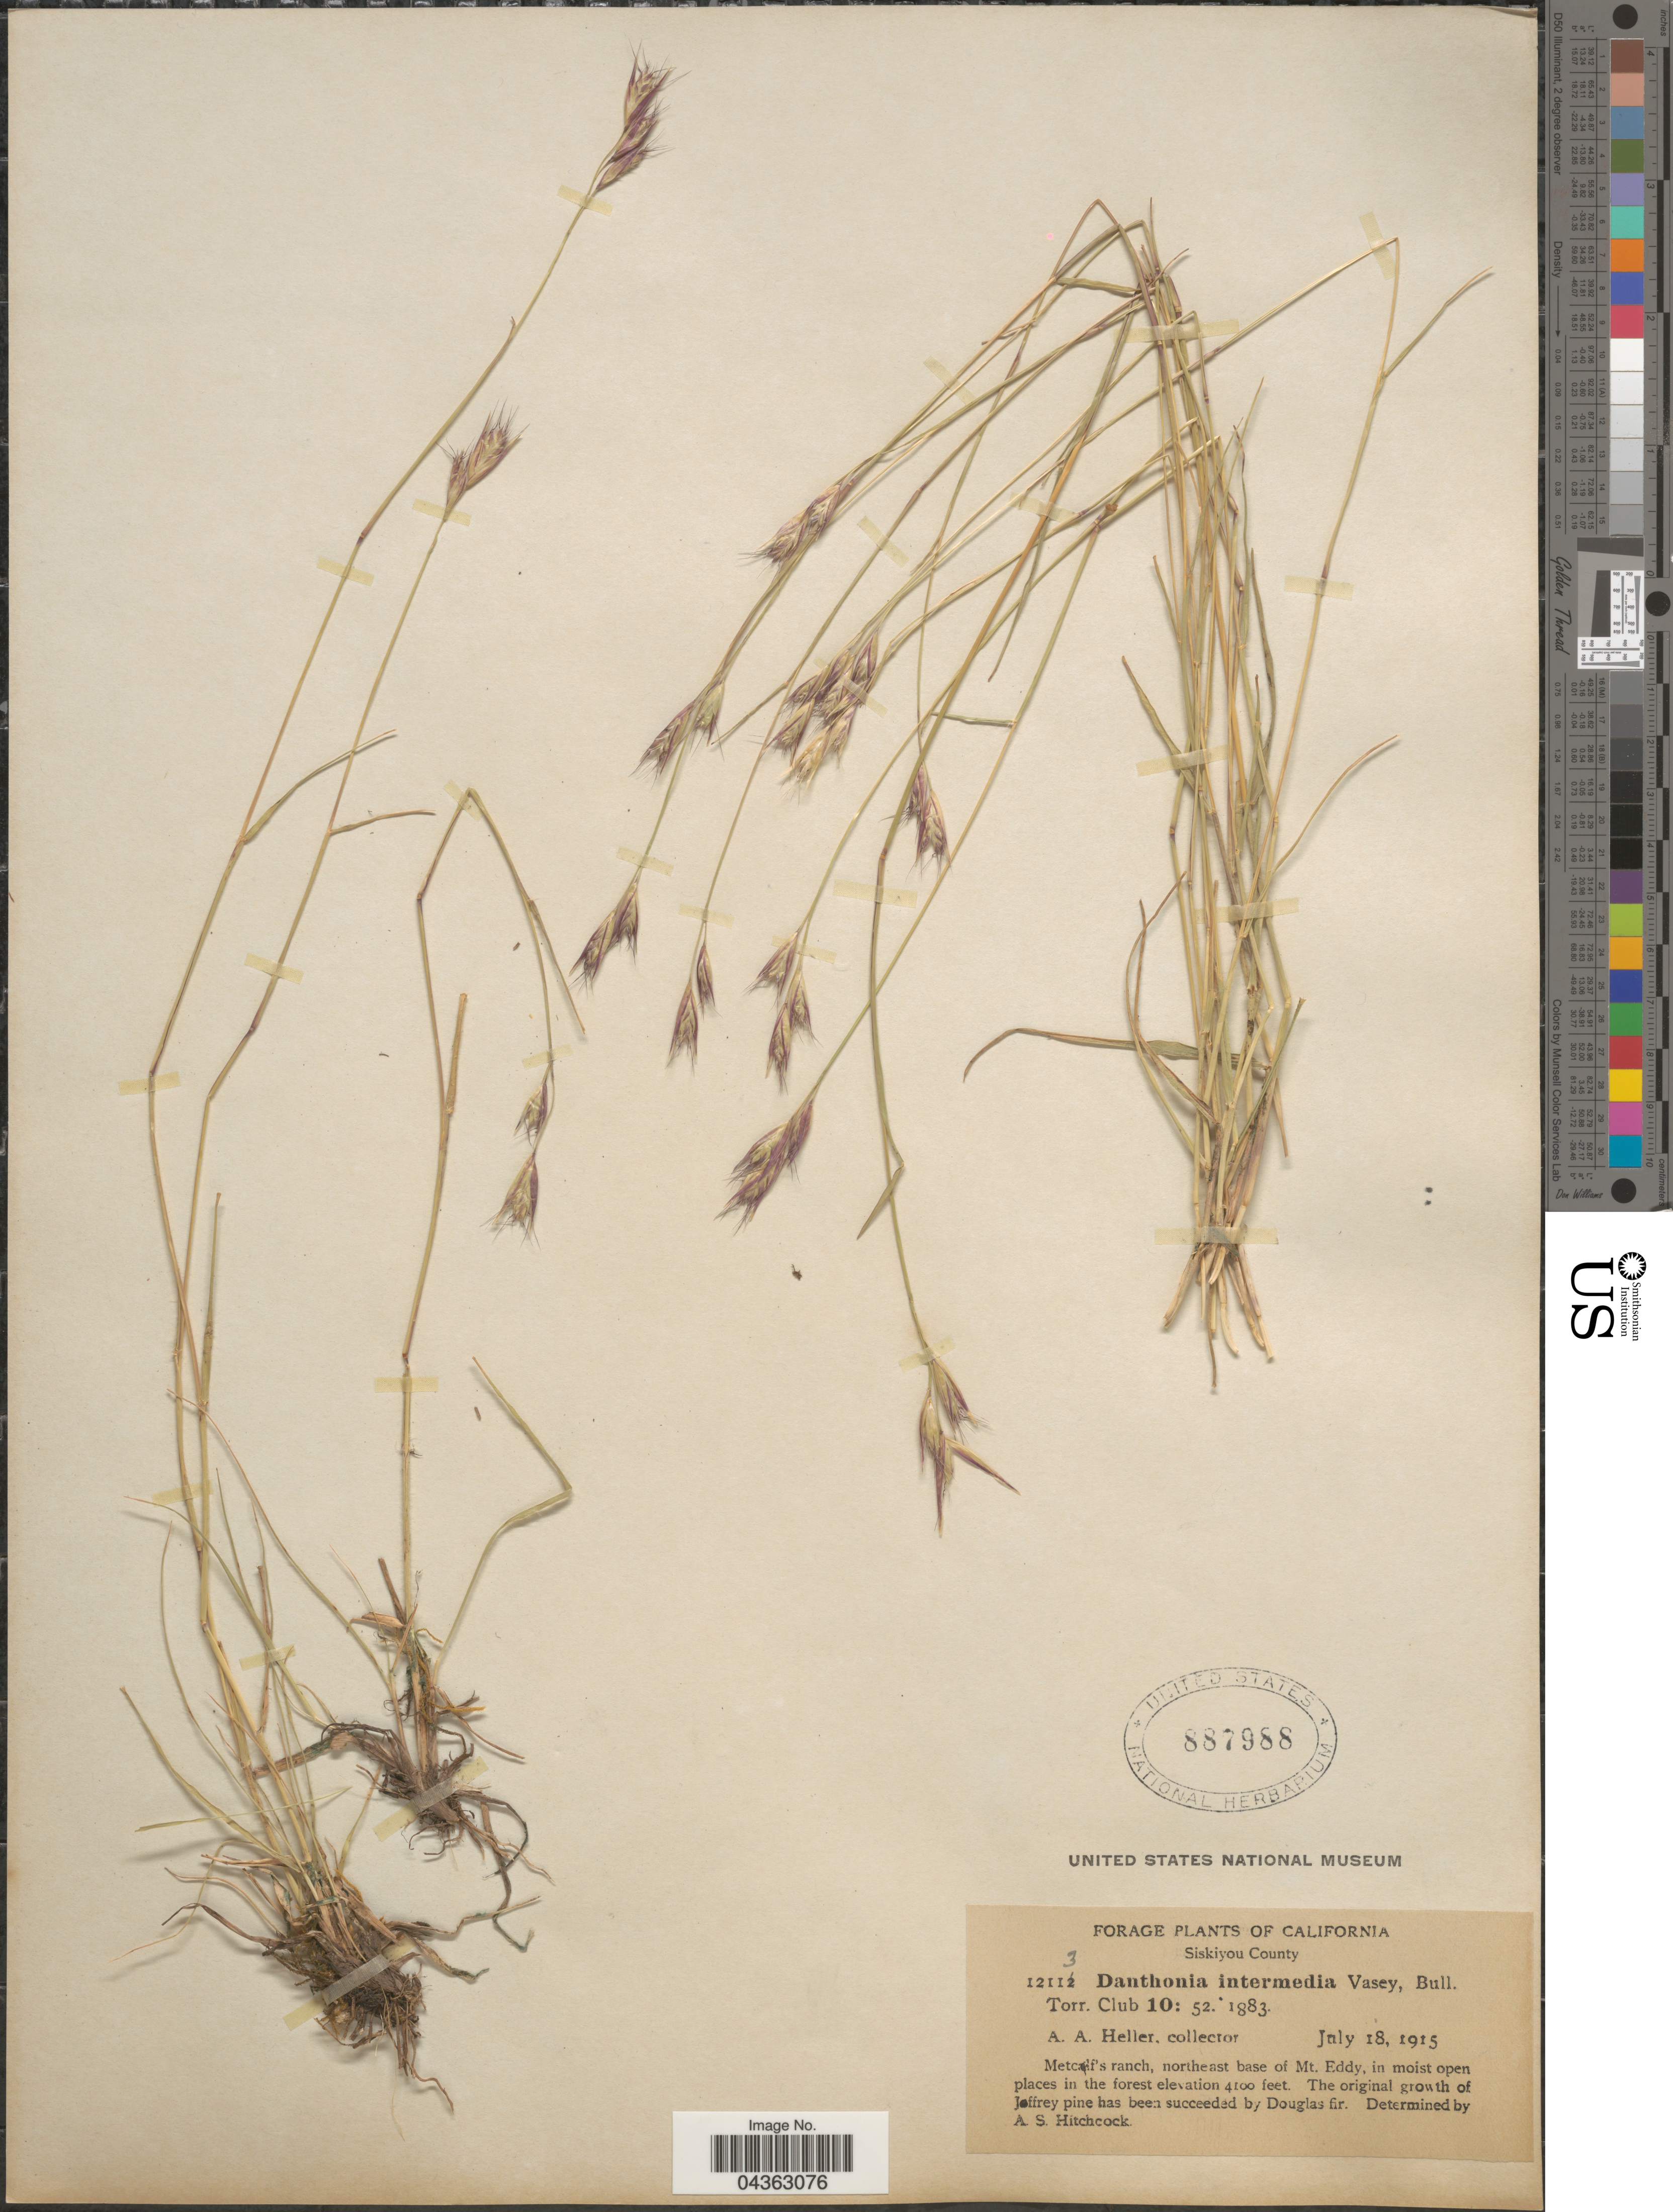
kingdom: Plantae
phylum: Tracheophyta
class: Liliopsida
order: Poales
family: Poaceae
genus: Danthonia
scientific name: Danthonia californica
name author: Bol.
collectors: A. A. Heller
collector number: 12113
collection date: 1915-07-18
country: United States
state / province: California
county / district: Siskiyou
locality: Siskiyou County. Metcalf's ranch, northeast base of Mt. Eddy, in moist open places in the forest.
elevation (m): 1250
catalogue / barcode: US 887988